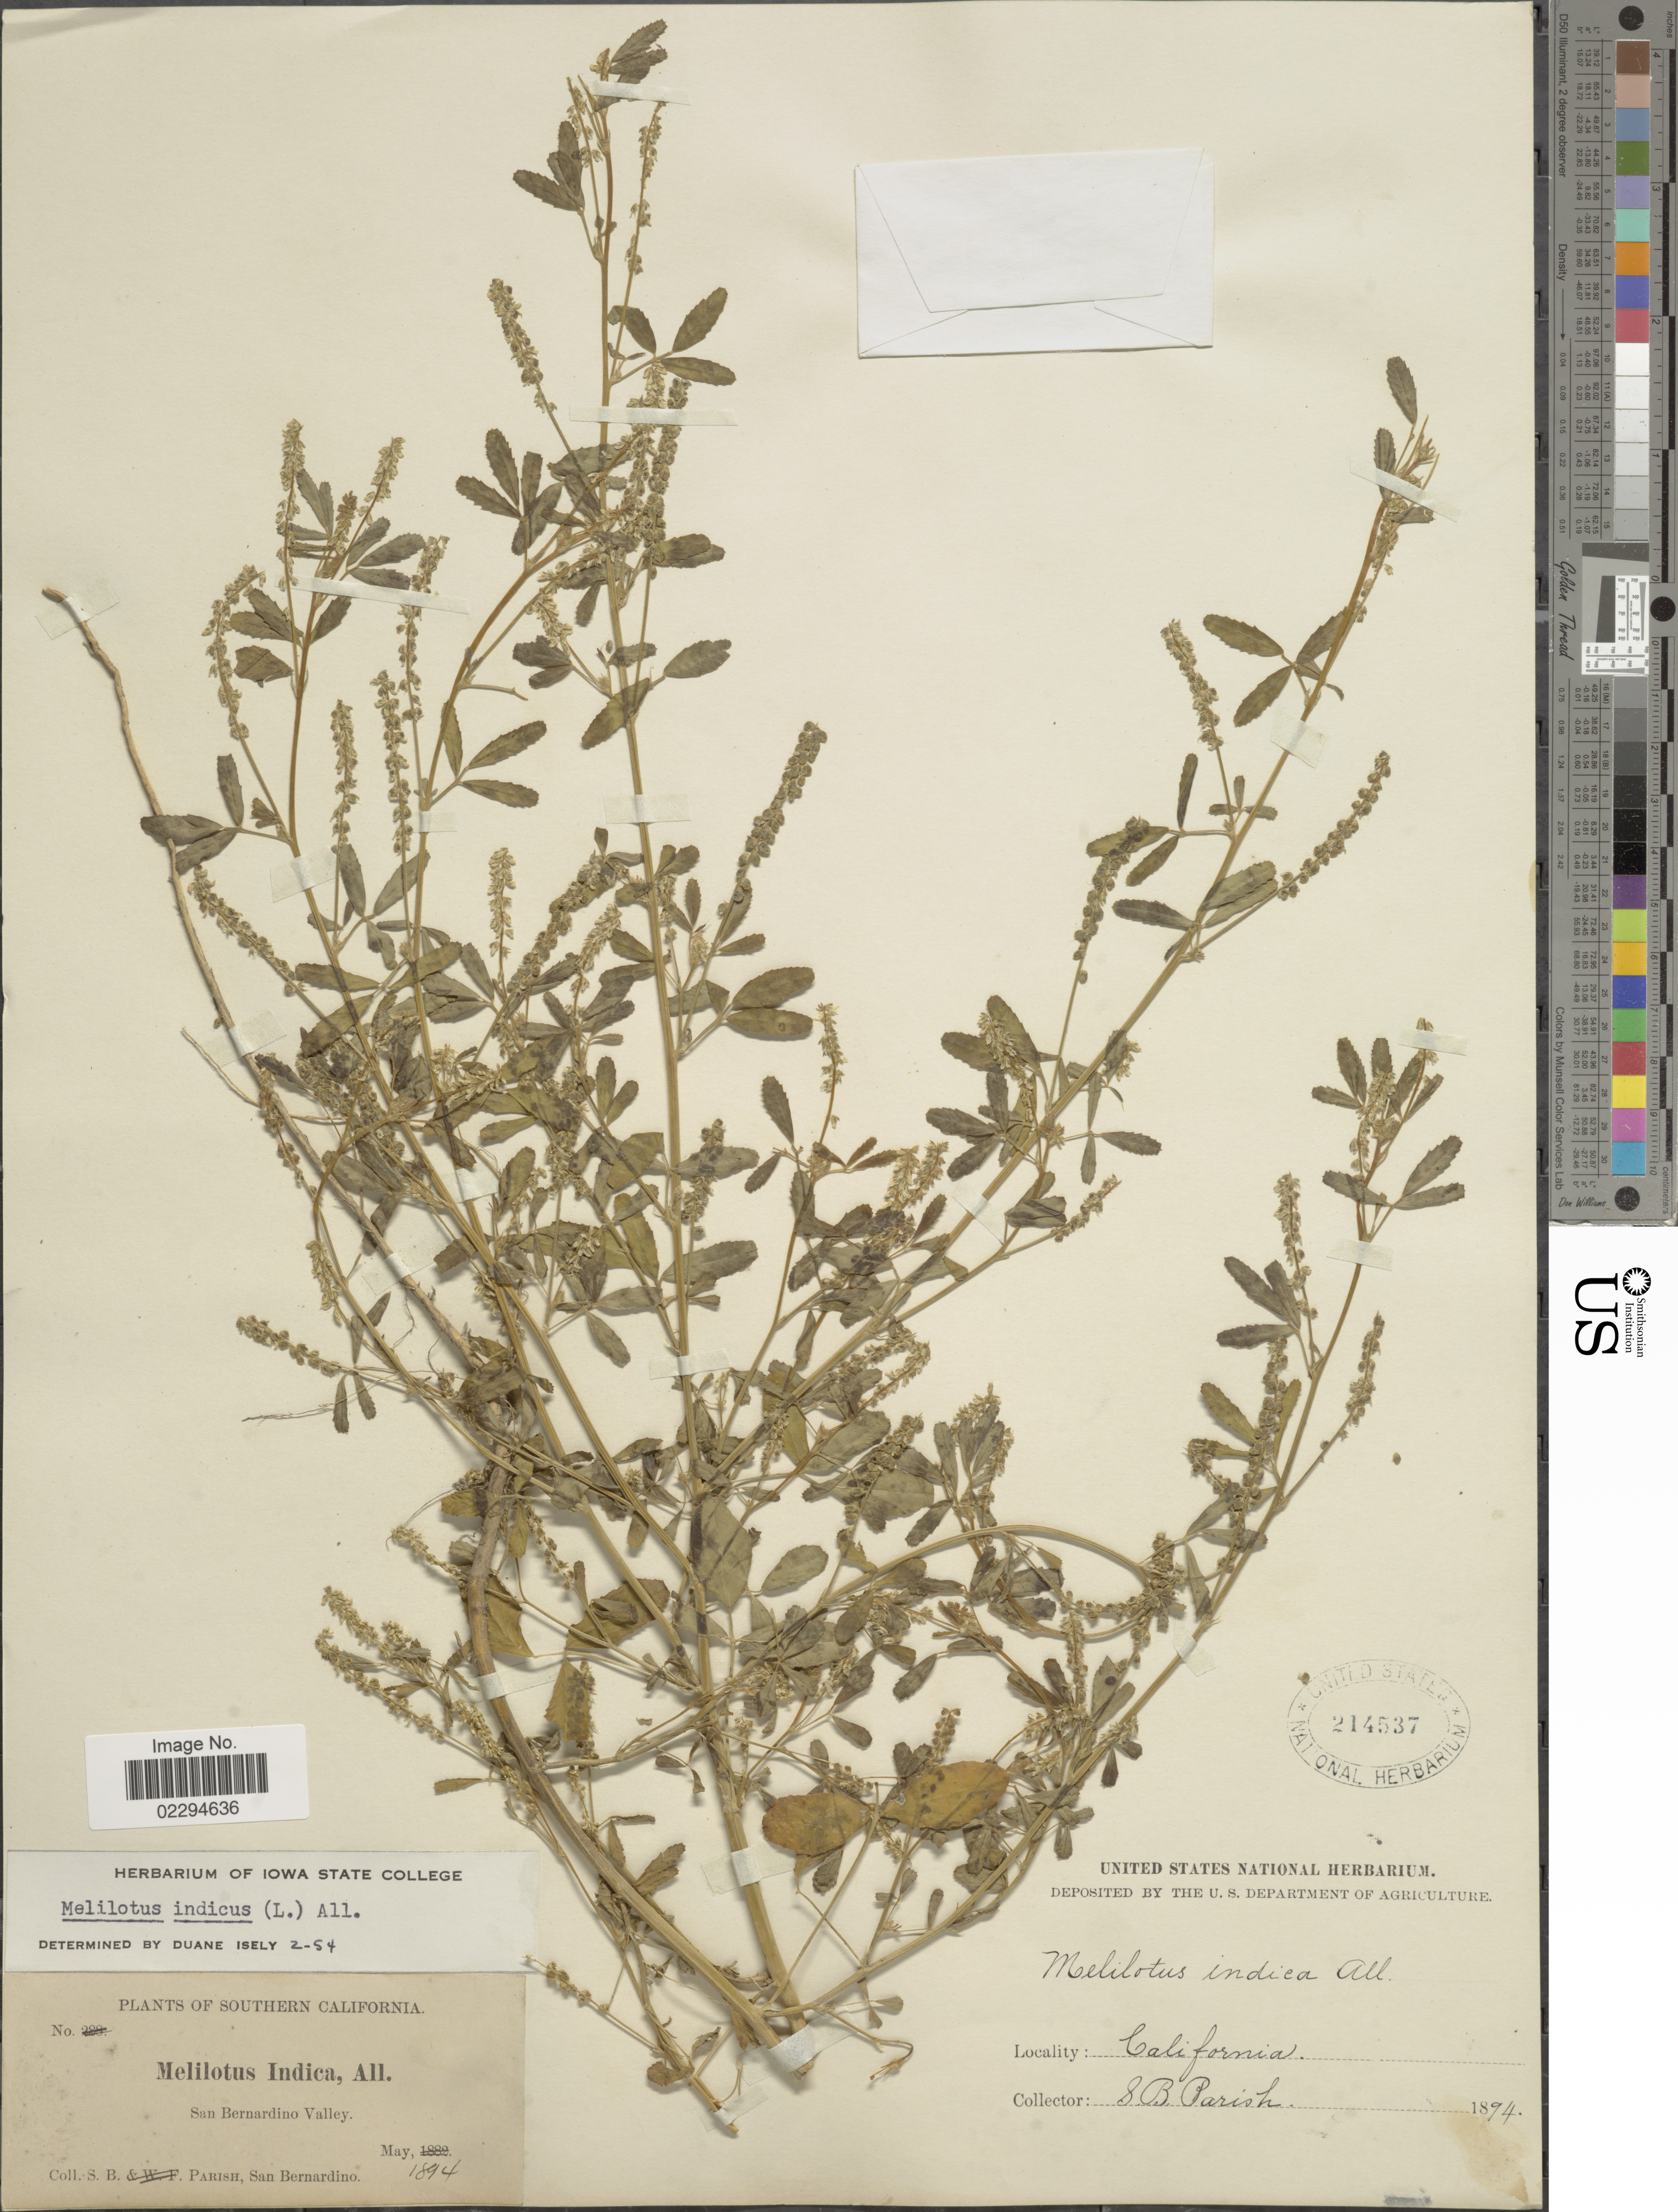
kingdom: Plantae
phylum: Tracheophyta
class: Magnoliopsida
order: Fabales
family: Fabaceae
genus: Melilotus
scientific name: Melilotus indicus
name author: (L.) All.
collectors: S. B. Parish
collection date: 1894-05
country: United States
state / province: California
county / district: San Bernardino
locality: Southern California. San Bernardino Valley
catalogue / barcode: US 214537